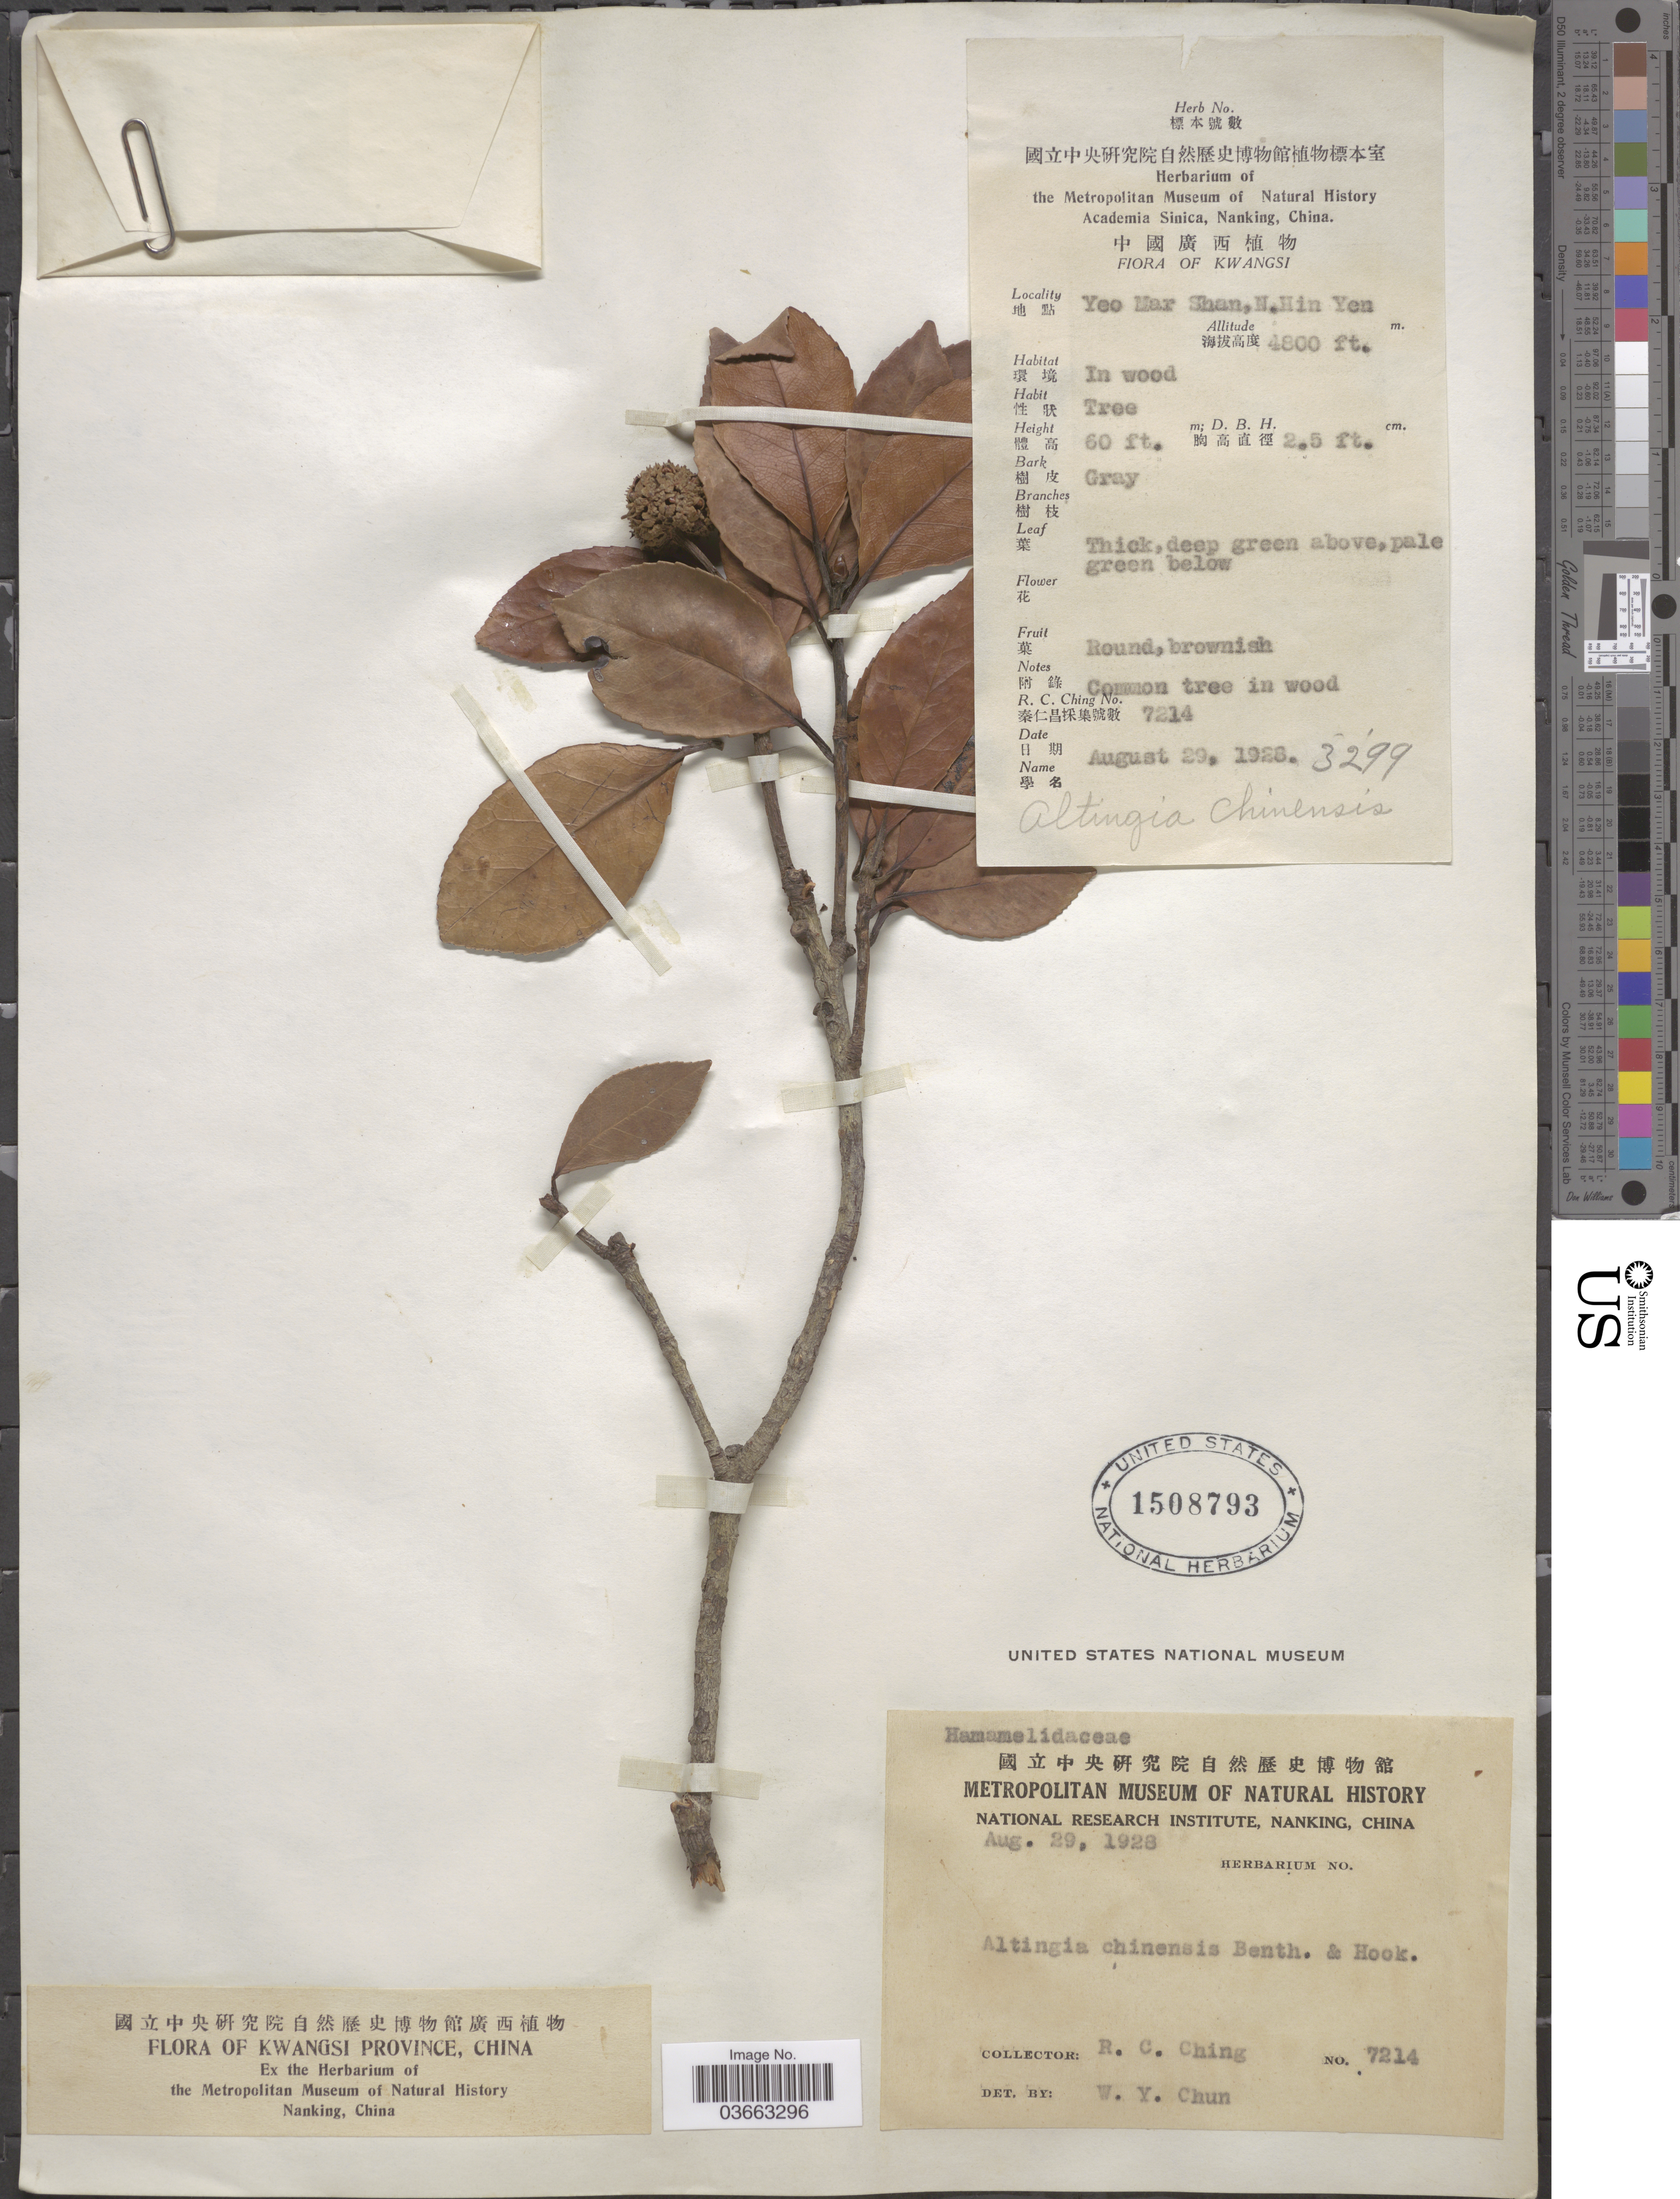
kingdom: Plantae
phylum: Tracheophyta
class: Magnoliopsida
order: Saxifragales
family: Altingiaceae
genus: Liquidambar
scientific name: Liquidambar chinensis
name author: Champ.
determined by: Strong, Mark T., (BOT), Smithsonian Institution - National Museum of Natural History (UNITED STATES)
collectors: R. C. Ching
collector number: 7214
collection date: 1928-08-29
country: China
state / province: Guangxi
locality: Kwangsi Province. Kwangsi. Yeo Mar Shan, N. Hin Yen.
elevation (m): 1463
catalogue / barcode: US 1508793